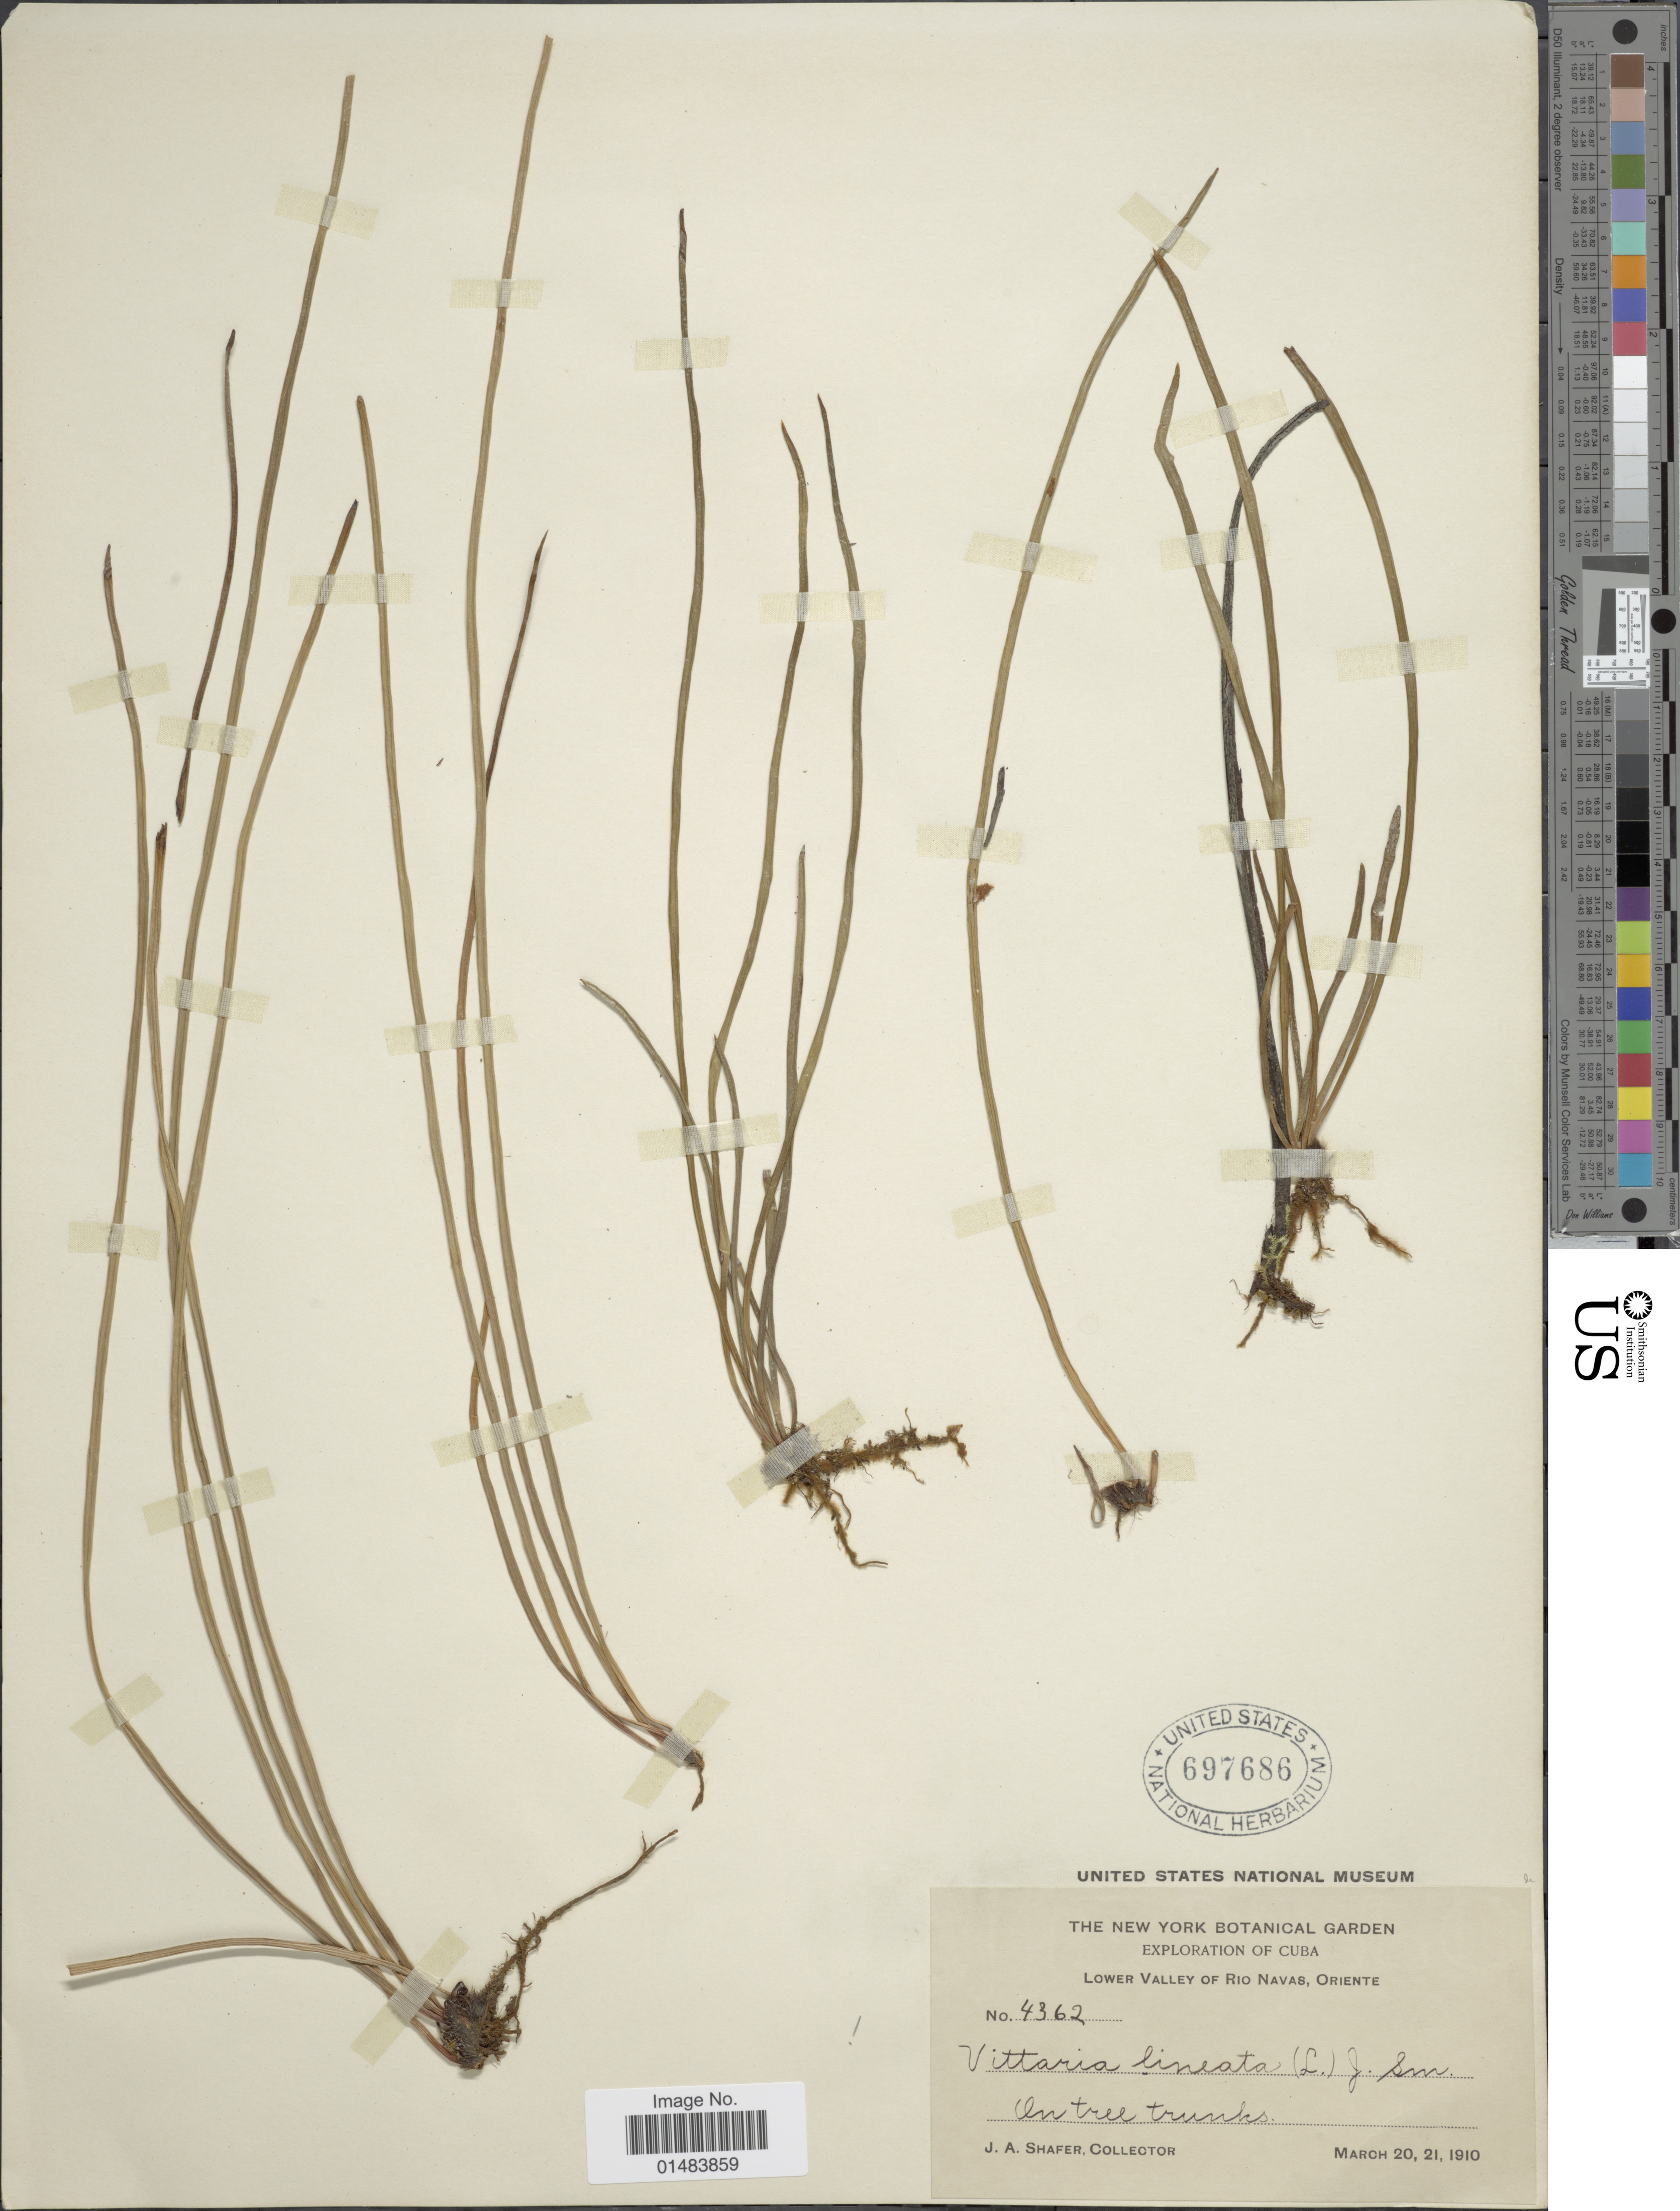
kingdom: Plantae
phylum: Tracheophyta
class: Polypodiopsida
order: Polypodiales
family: Pteridaceae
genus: Vittaria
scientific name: Vittaria lineata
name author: (L.) Sm.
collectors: J. A. Shafer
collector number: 4362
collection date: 1910-03-20/1910-03-21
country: Cuba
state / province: Oriente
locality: Exploration of Cuba, Lower Valley of Rio Navas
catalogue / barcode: US 697686